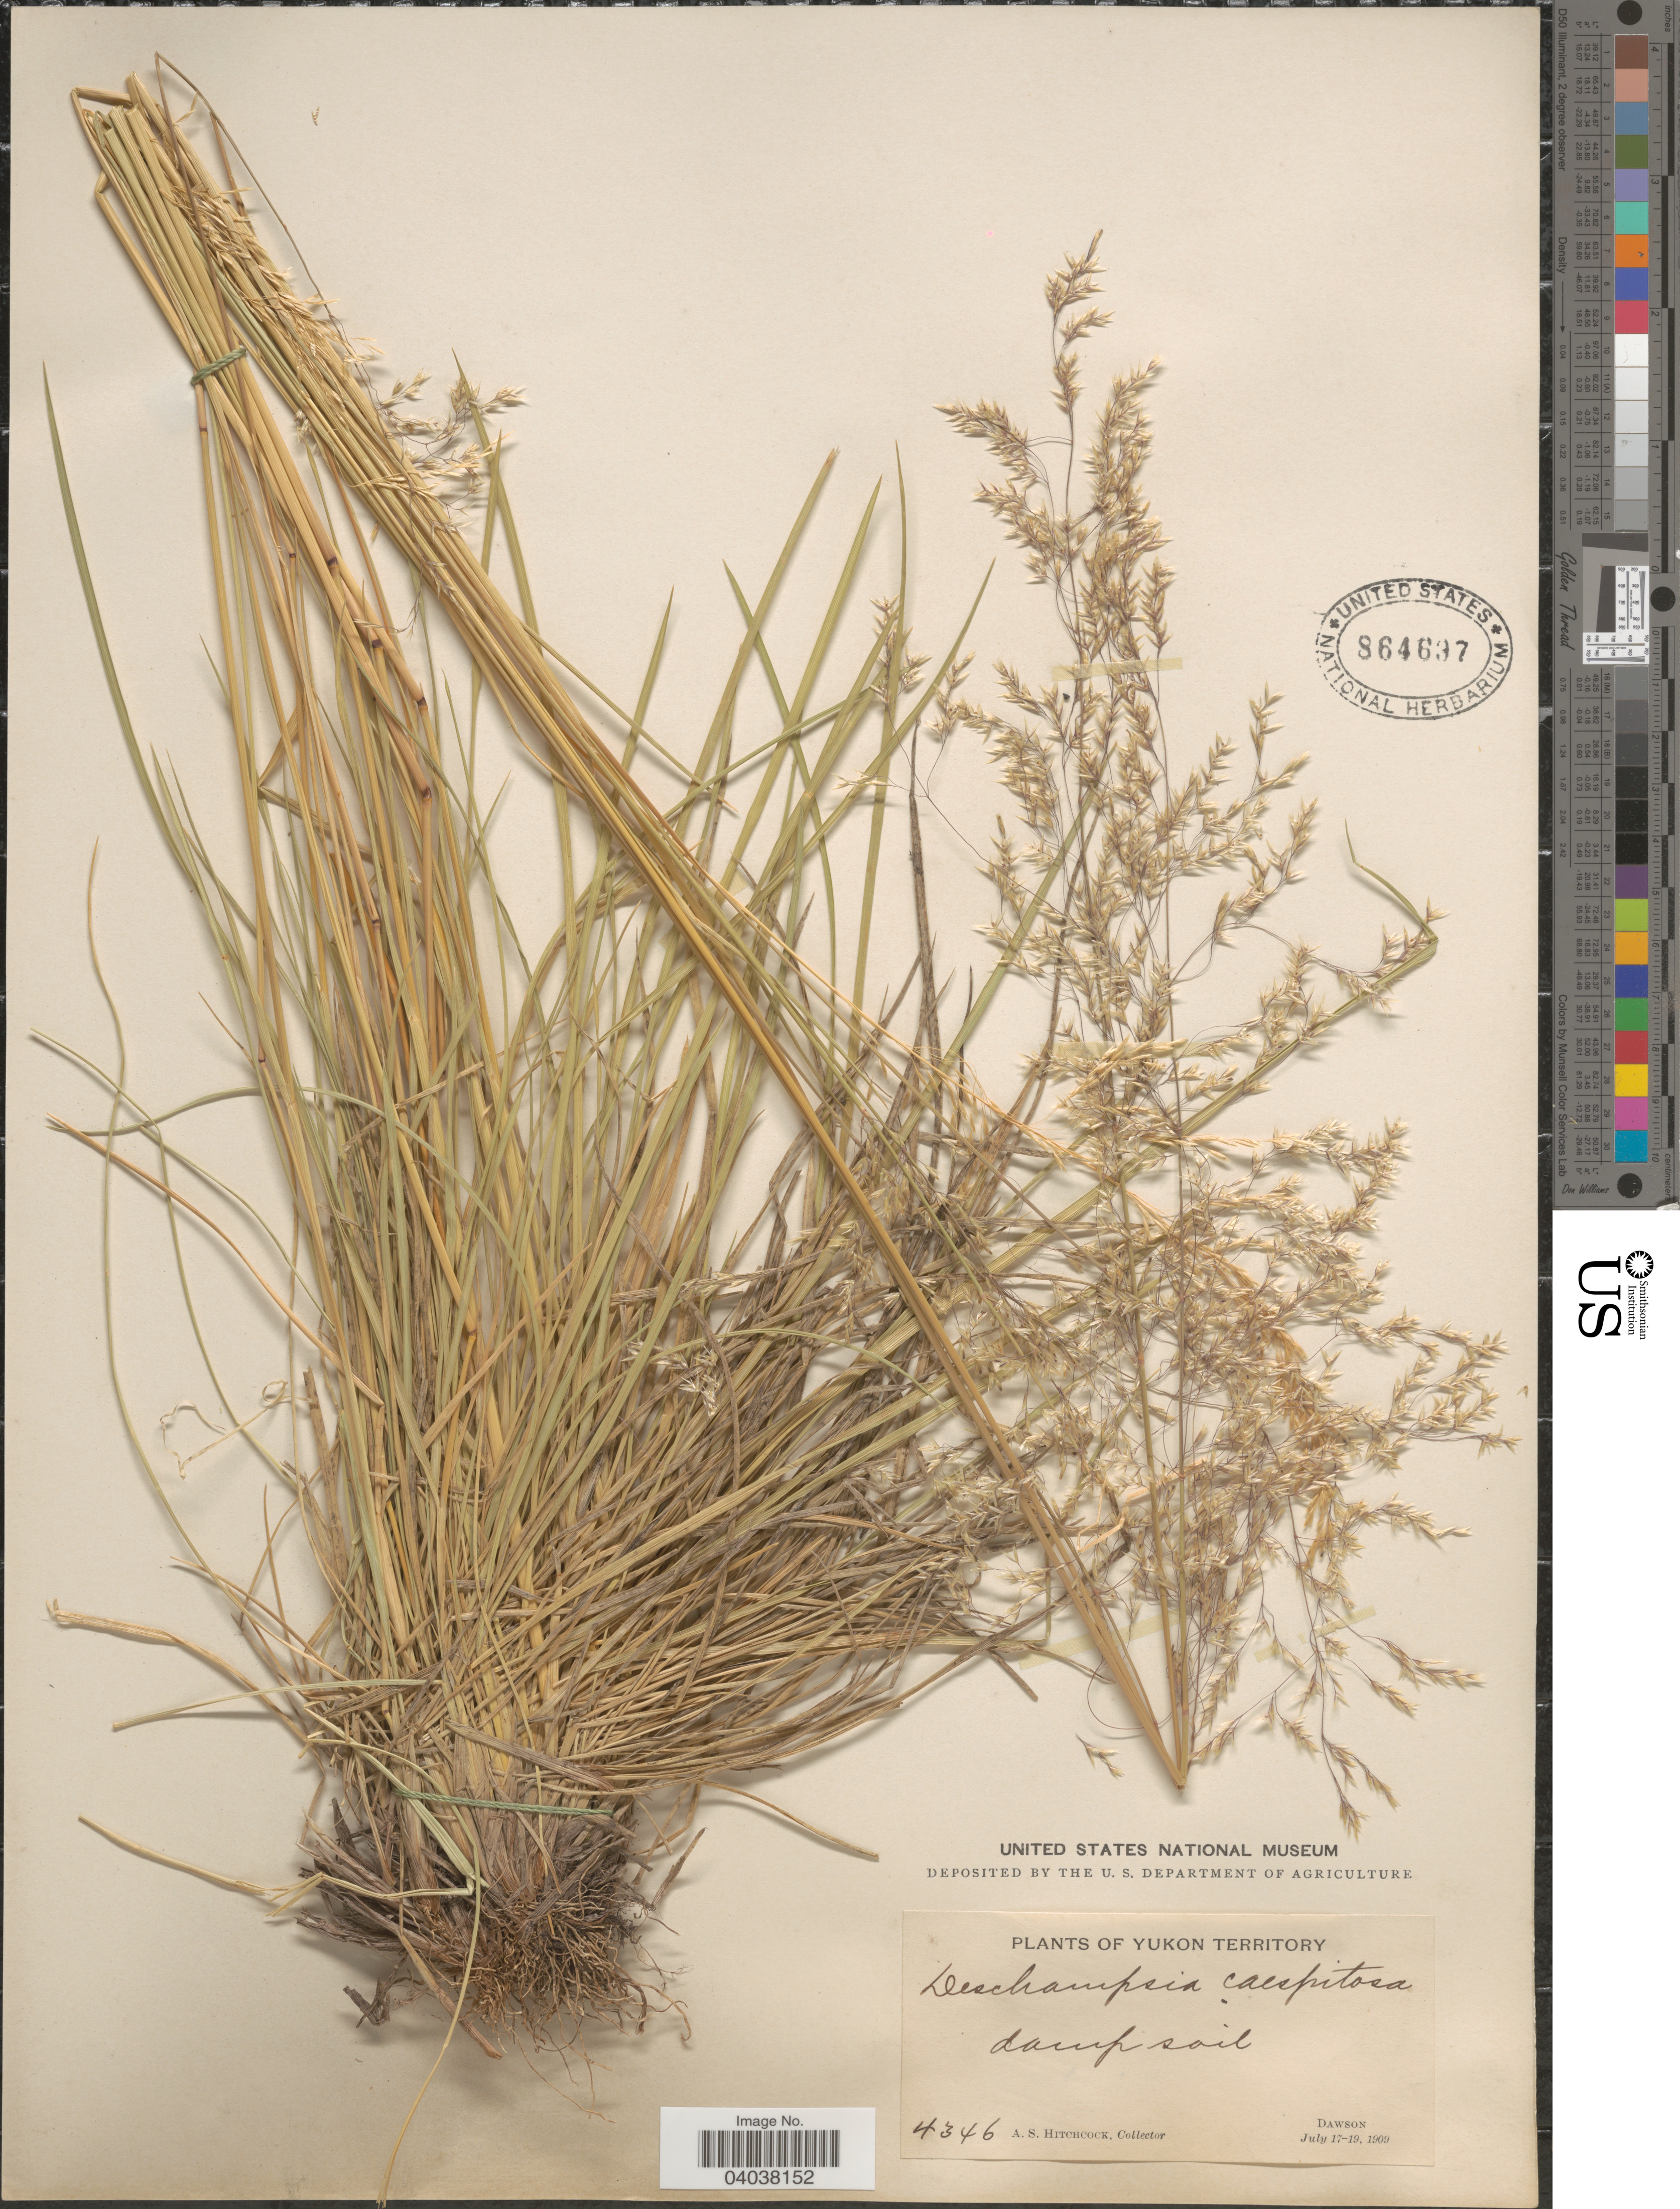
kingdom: Plantae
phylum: Tracheophyta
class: Liliopsida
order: Poales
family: Poaceae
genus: Deschampsia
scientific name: Deschampsia cespitosa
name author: (L.) P. Beauv.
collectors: A. S. Hitchcock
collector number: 4346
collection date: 1909-07-17/1909-07-19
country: Canada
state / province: Yukon Territory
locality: Dawson.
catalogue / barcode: US 864697